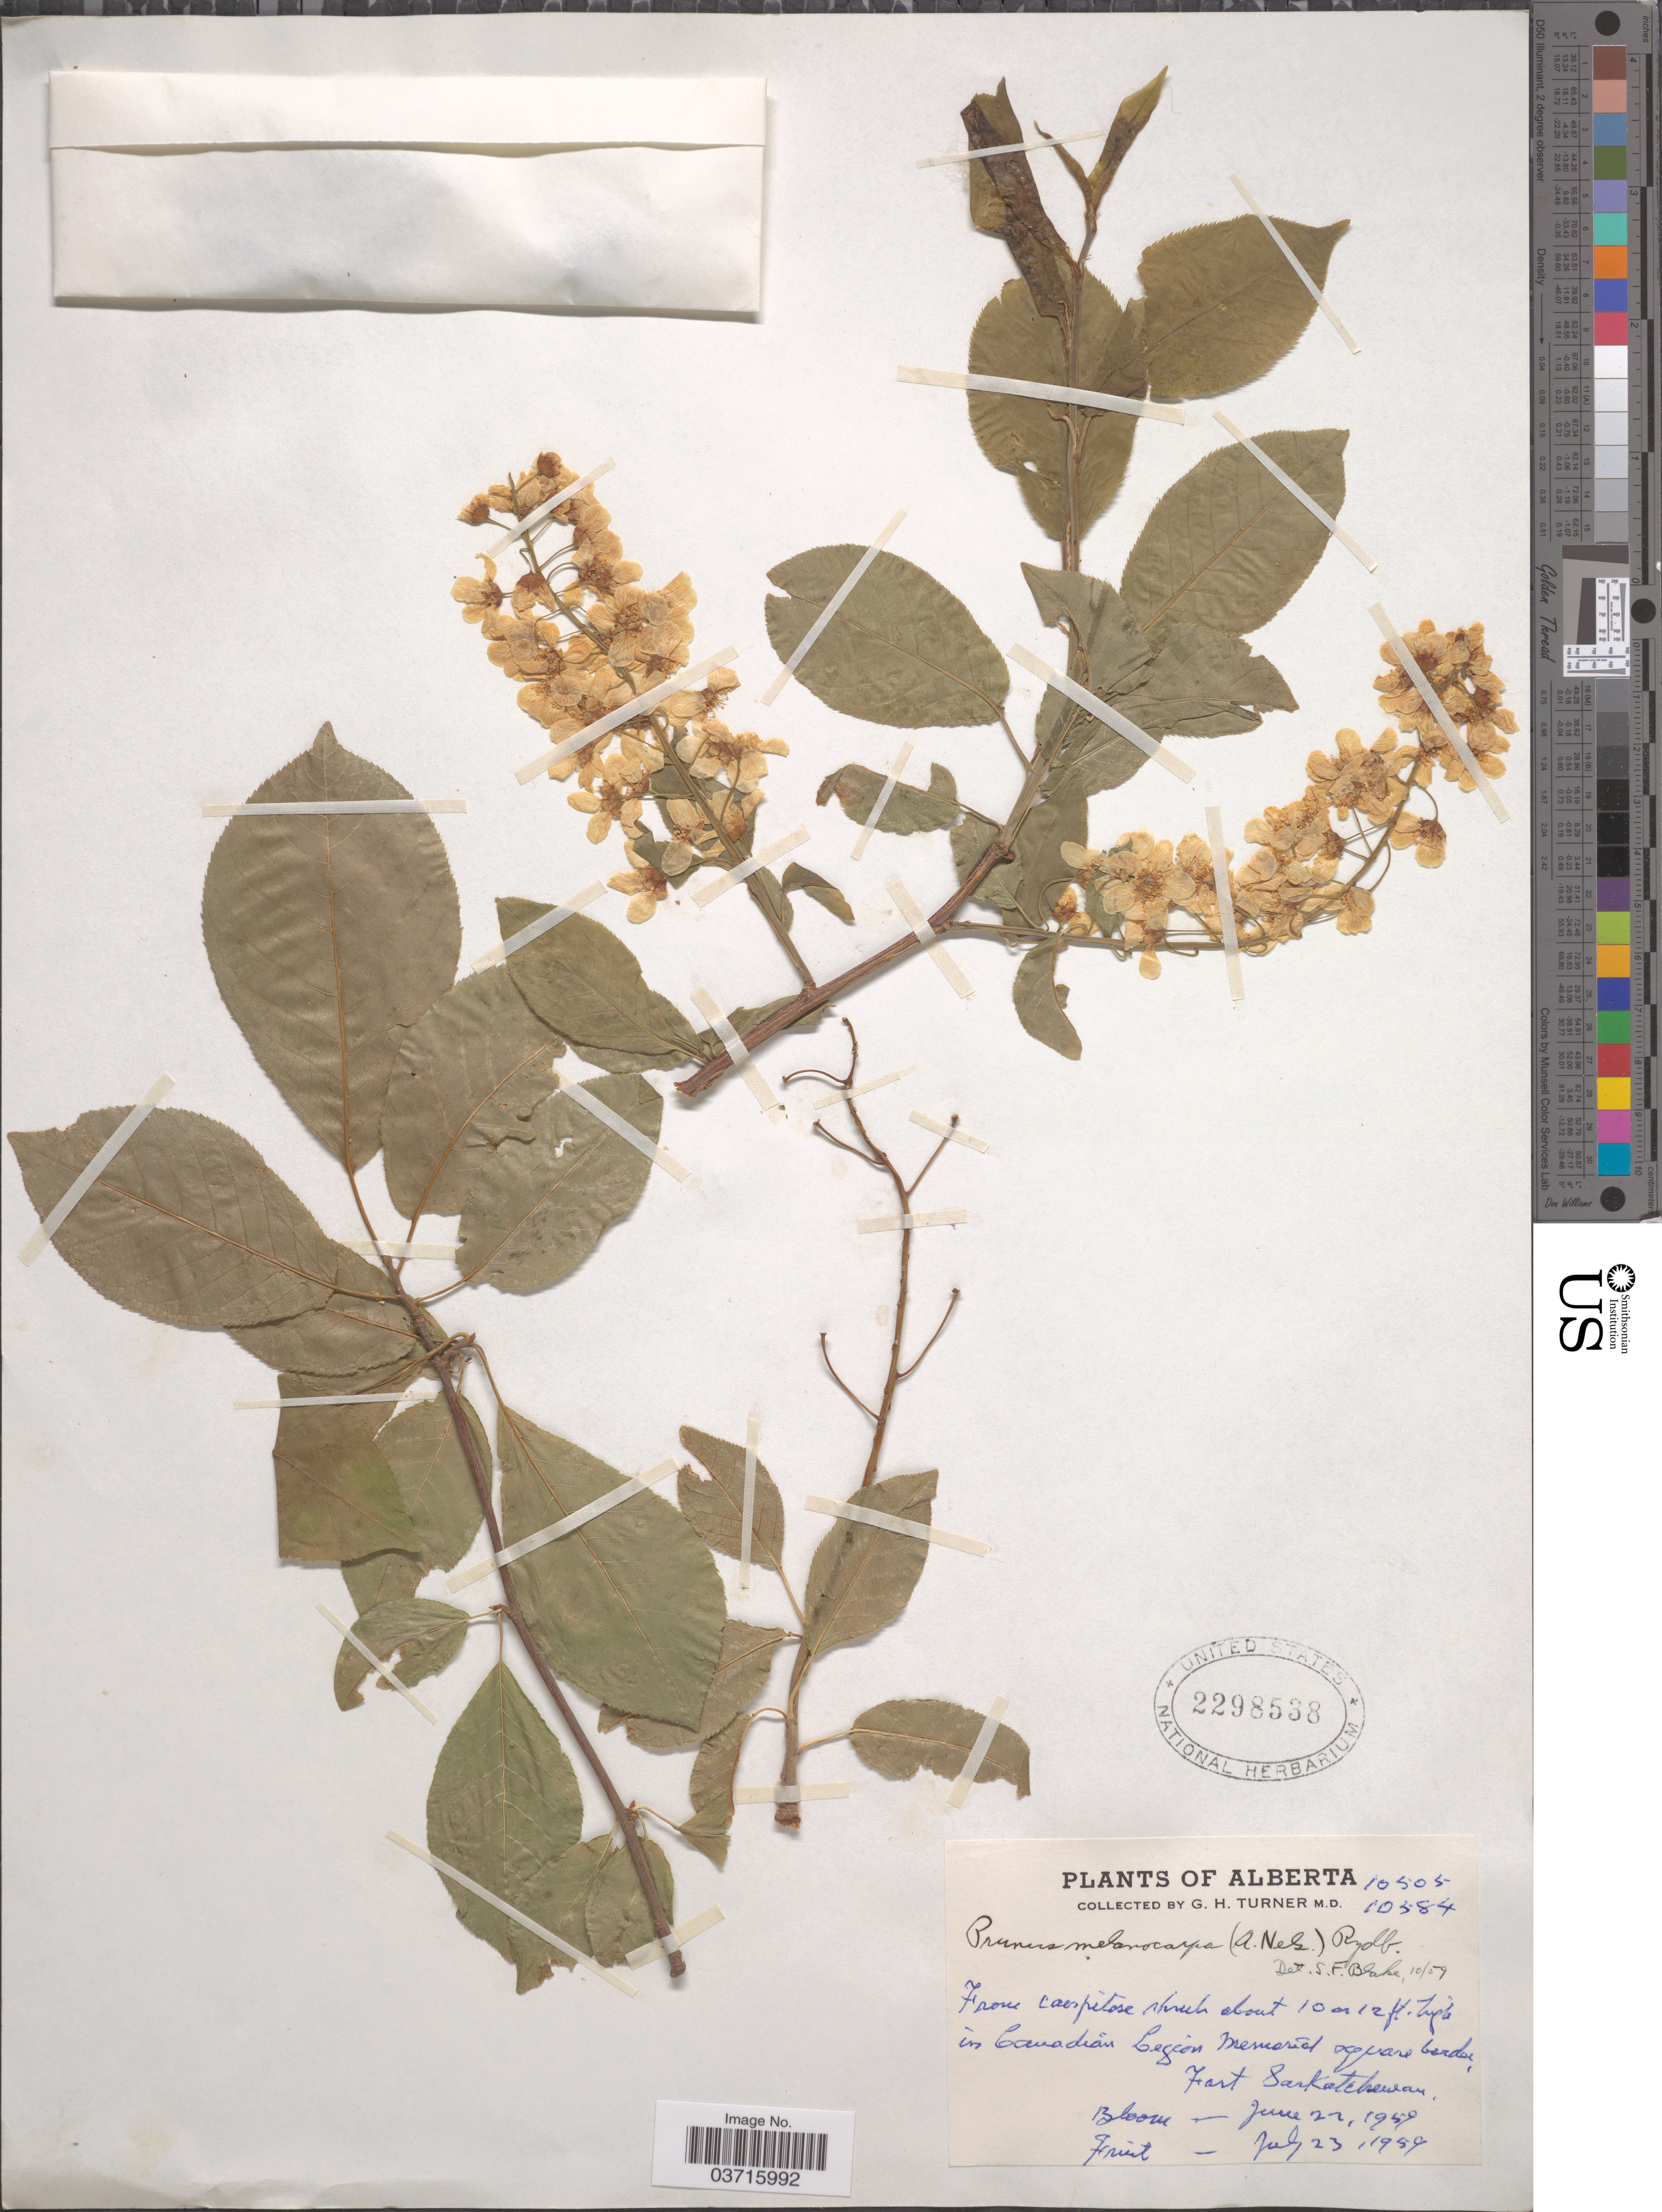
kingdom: Plantae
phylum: Tracheophyta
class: Magnoliopsida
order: Rosales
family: Rosaceae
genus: Prunus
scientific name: Prunus virginiana var. demissa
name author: (Nutt.) Torr.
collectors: G. H. Turner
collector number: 10505/10584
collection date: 1959-06-22/1959-07-23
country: Canada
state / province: Alberta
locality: In Canadian Region memorial square border, Fort Sarkatchewan.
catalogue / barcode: US 2298538